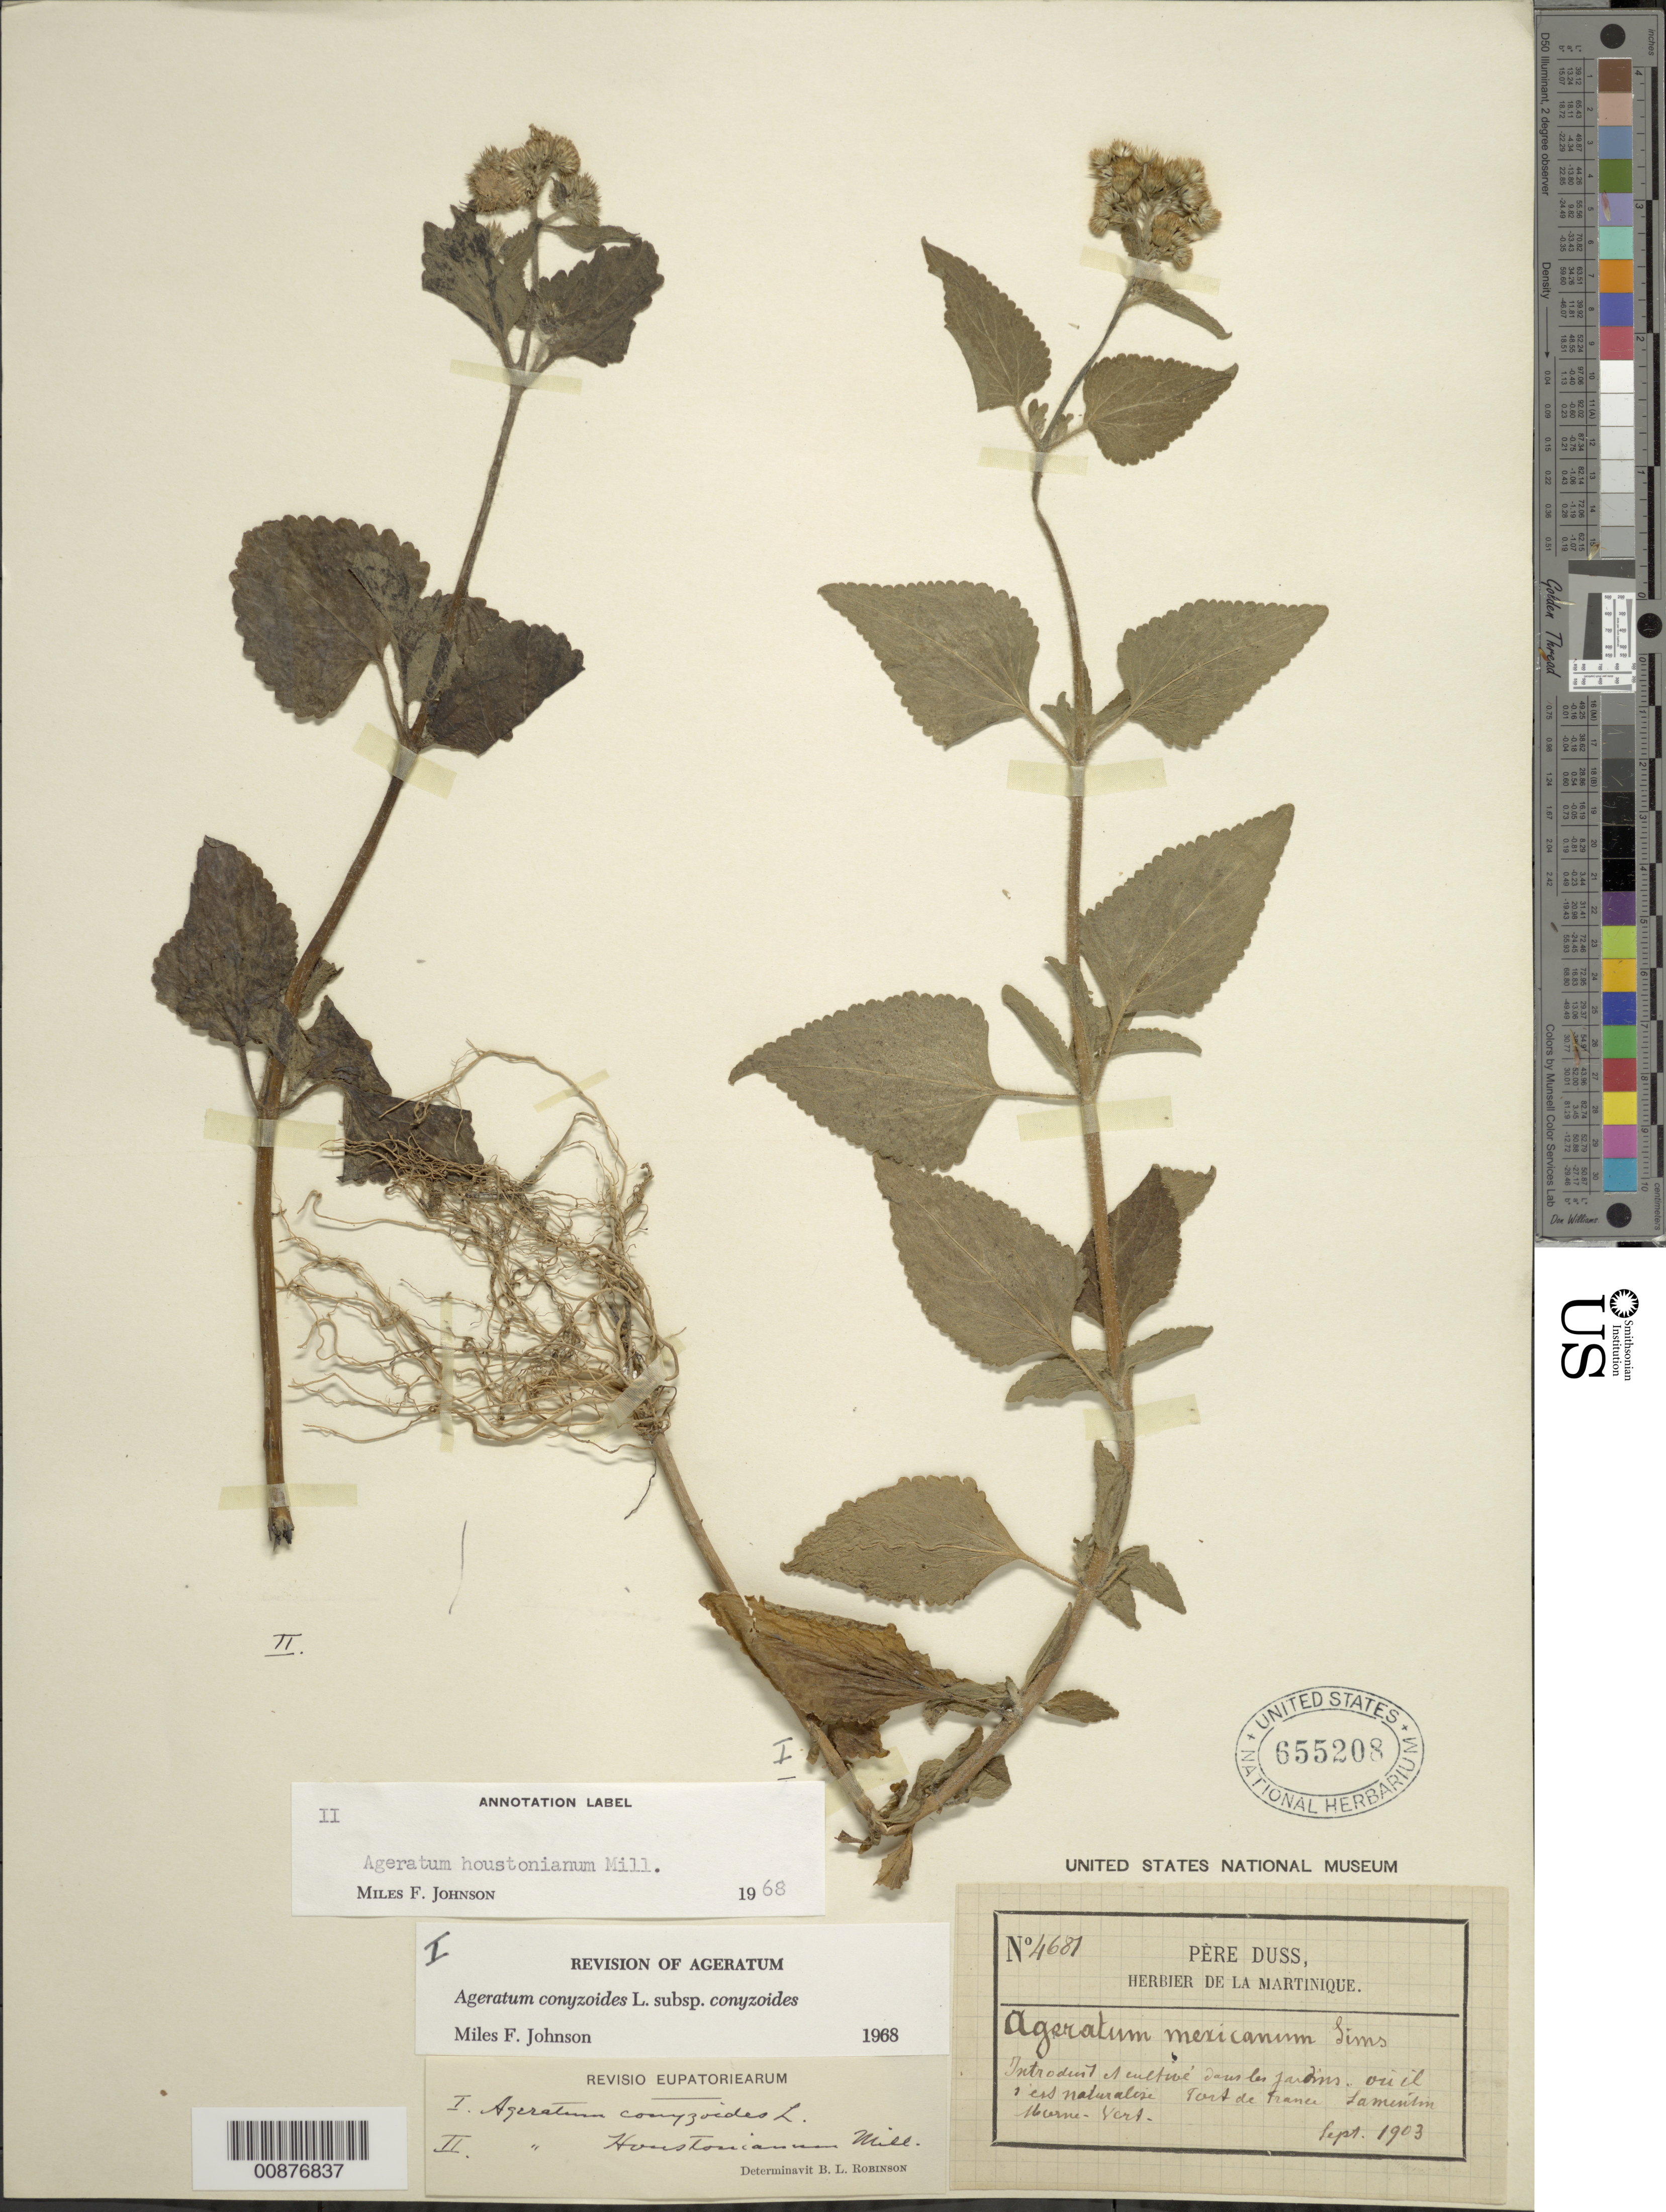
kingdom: Plantae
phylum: Tracheophyta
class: Magnoliopsida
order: Asterales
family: Asteraceae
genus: Ageratum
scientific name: Ageratum conyzoides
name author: L.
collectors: Père Duss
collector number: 4681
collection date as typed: Sep 1903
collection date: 1903-09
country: Martinique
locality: Lamentin (sp?). Morne-Vert.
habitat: Intro. et cultivé dans les jardins; et naturalise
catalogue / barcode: US 655208